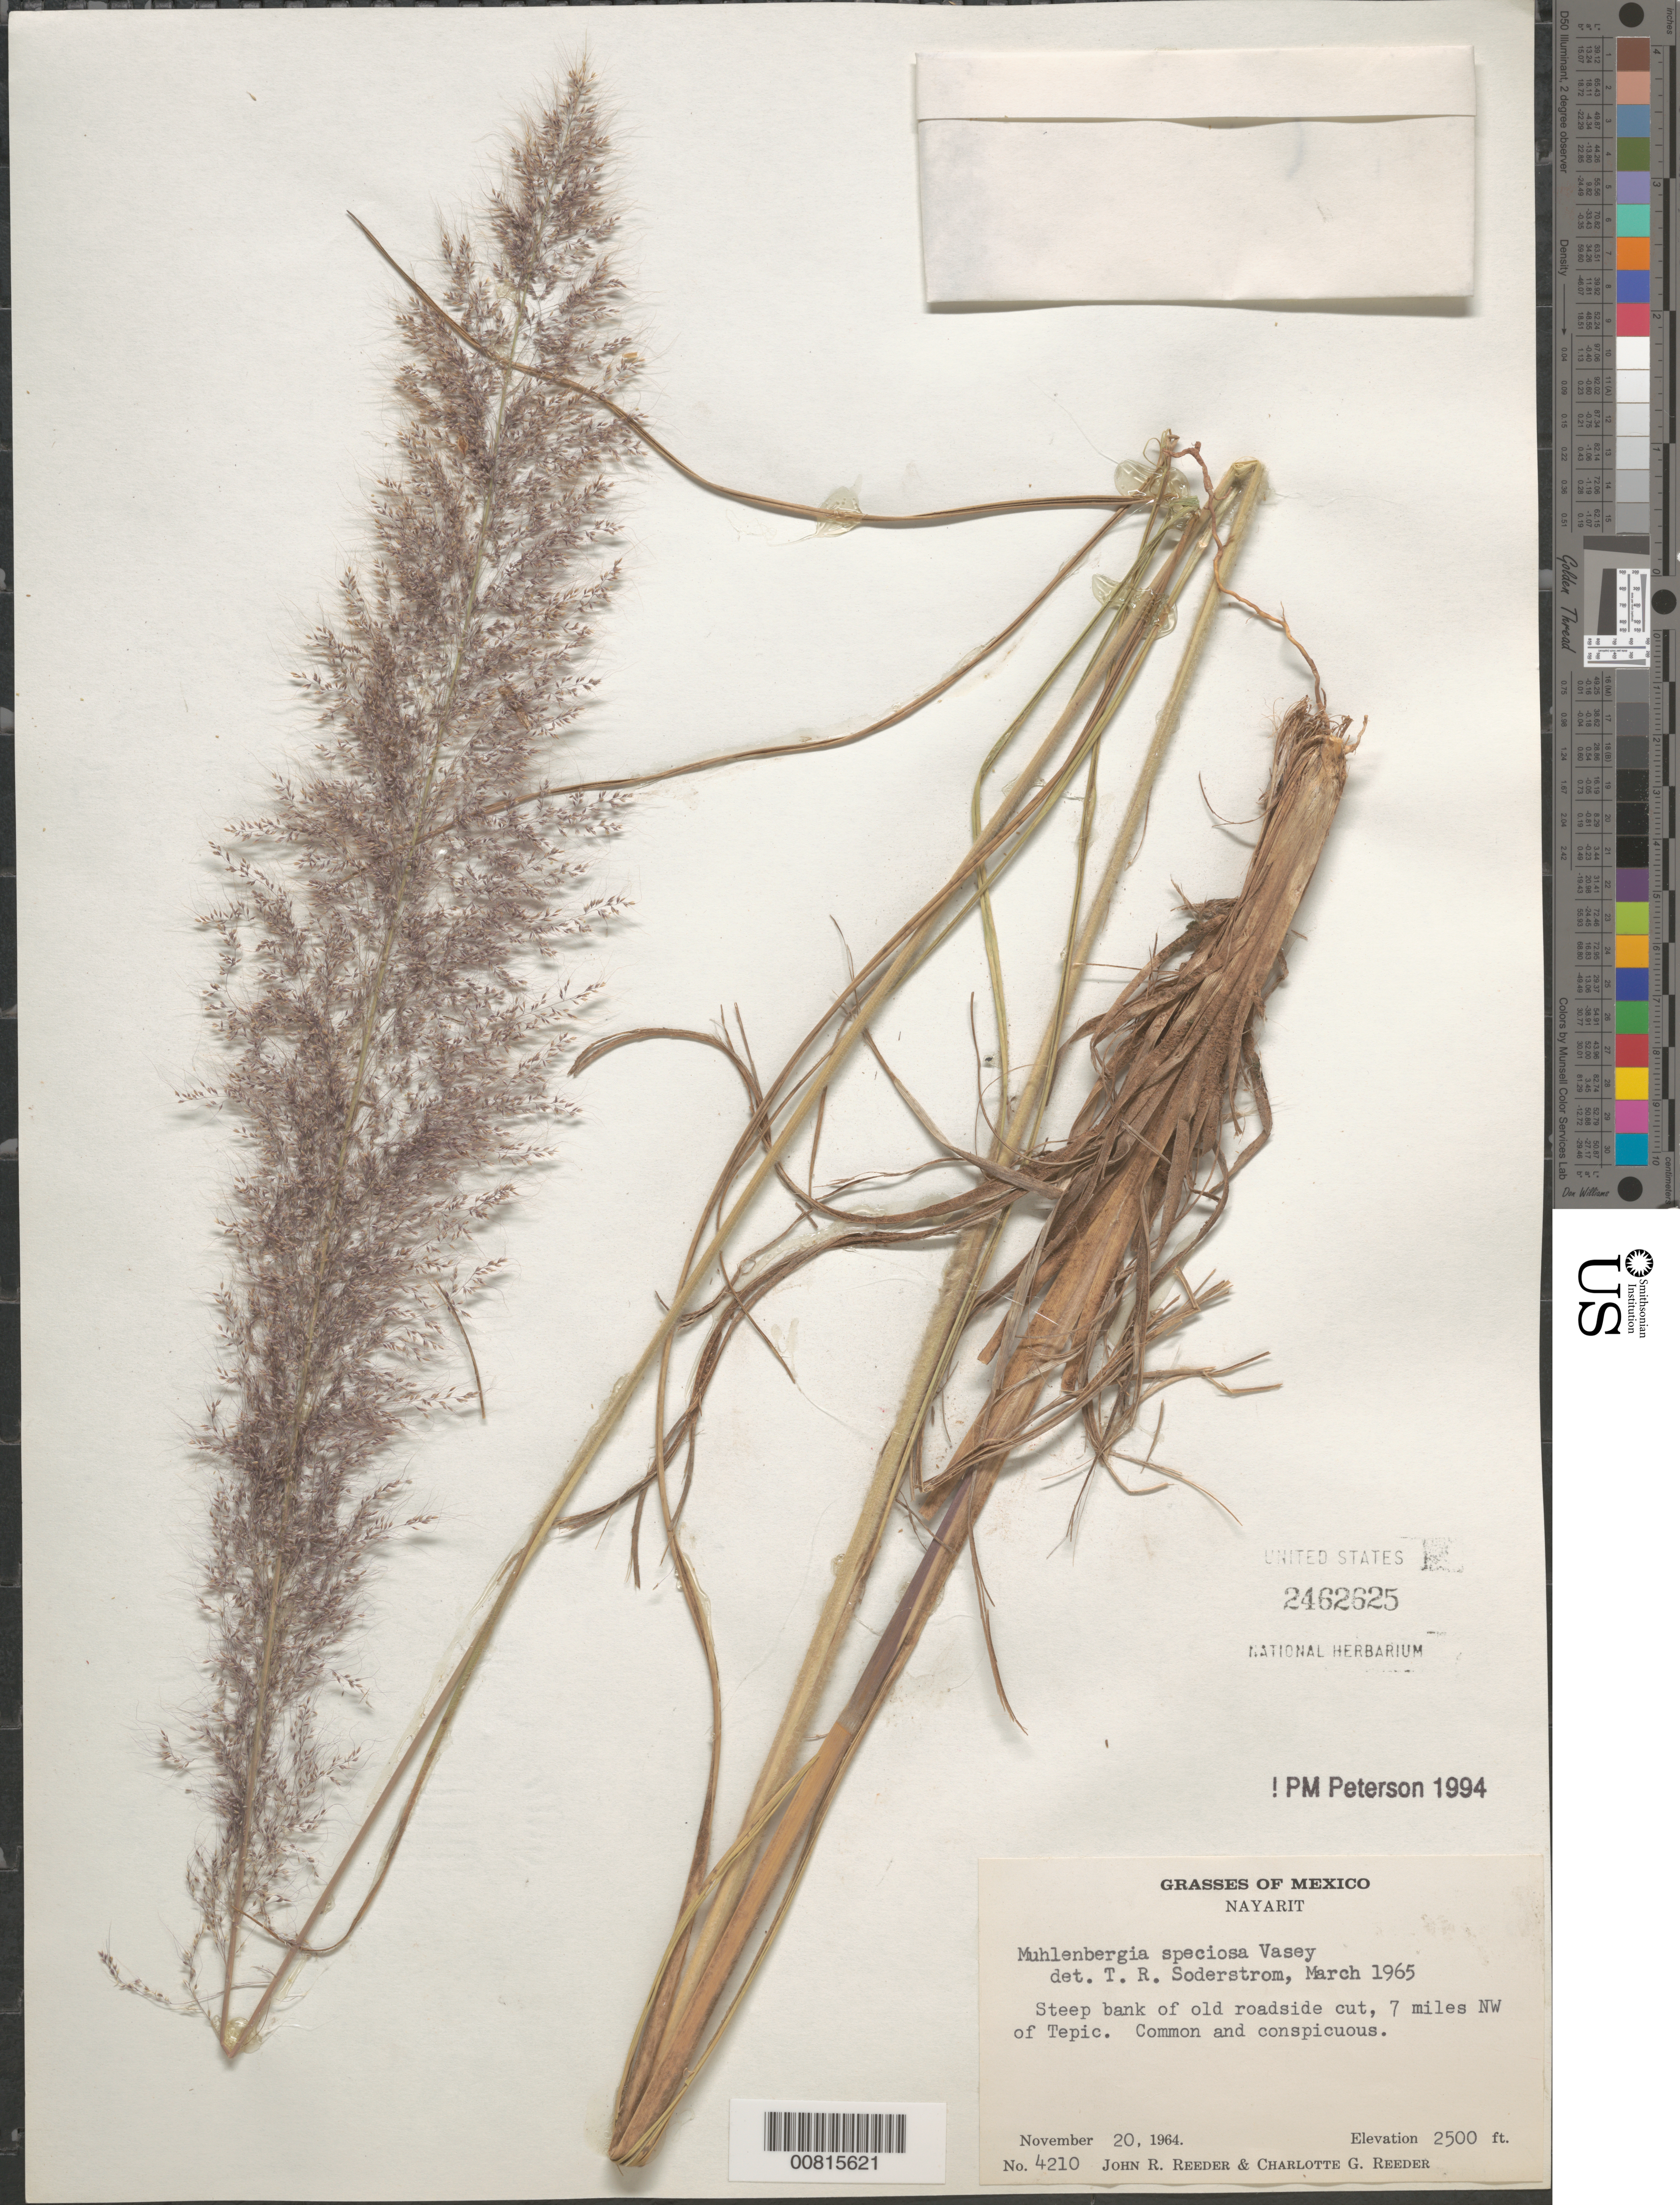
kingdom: Plantae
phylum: Tracheophyta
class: Liliopsida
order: Poales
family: Poaceae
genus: Muhlenbergia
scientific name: Muhlenbergia speciosa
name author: Vasey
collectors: J. R. Reeder & C. G. Reeder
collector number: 4210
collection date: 1964-11-20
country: Mexico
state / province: Nayarit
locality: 7 mi NW of Tepic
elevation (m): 2500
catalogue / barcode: US 2462625